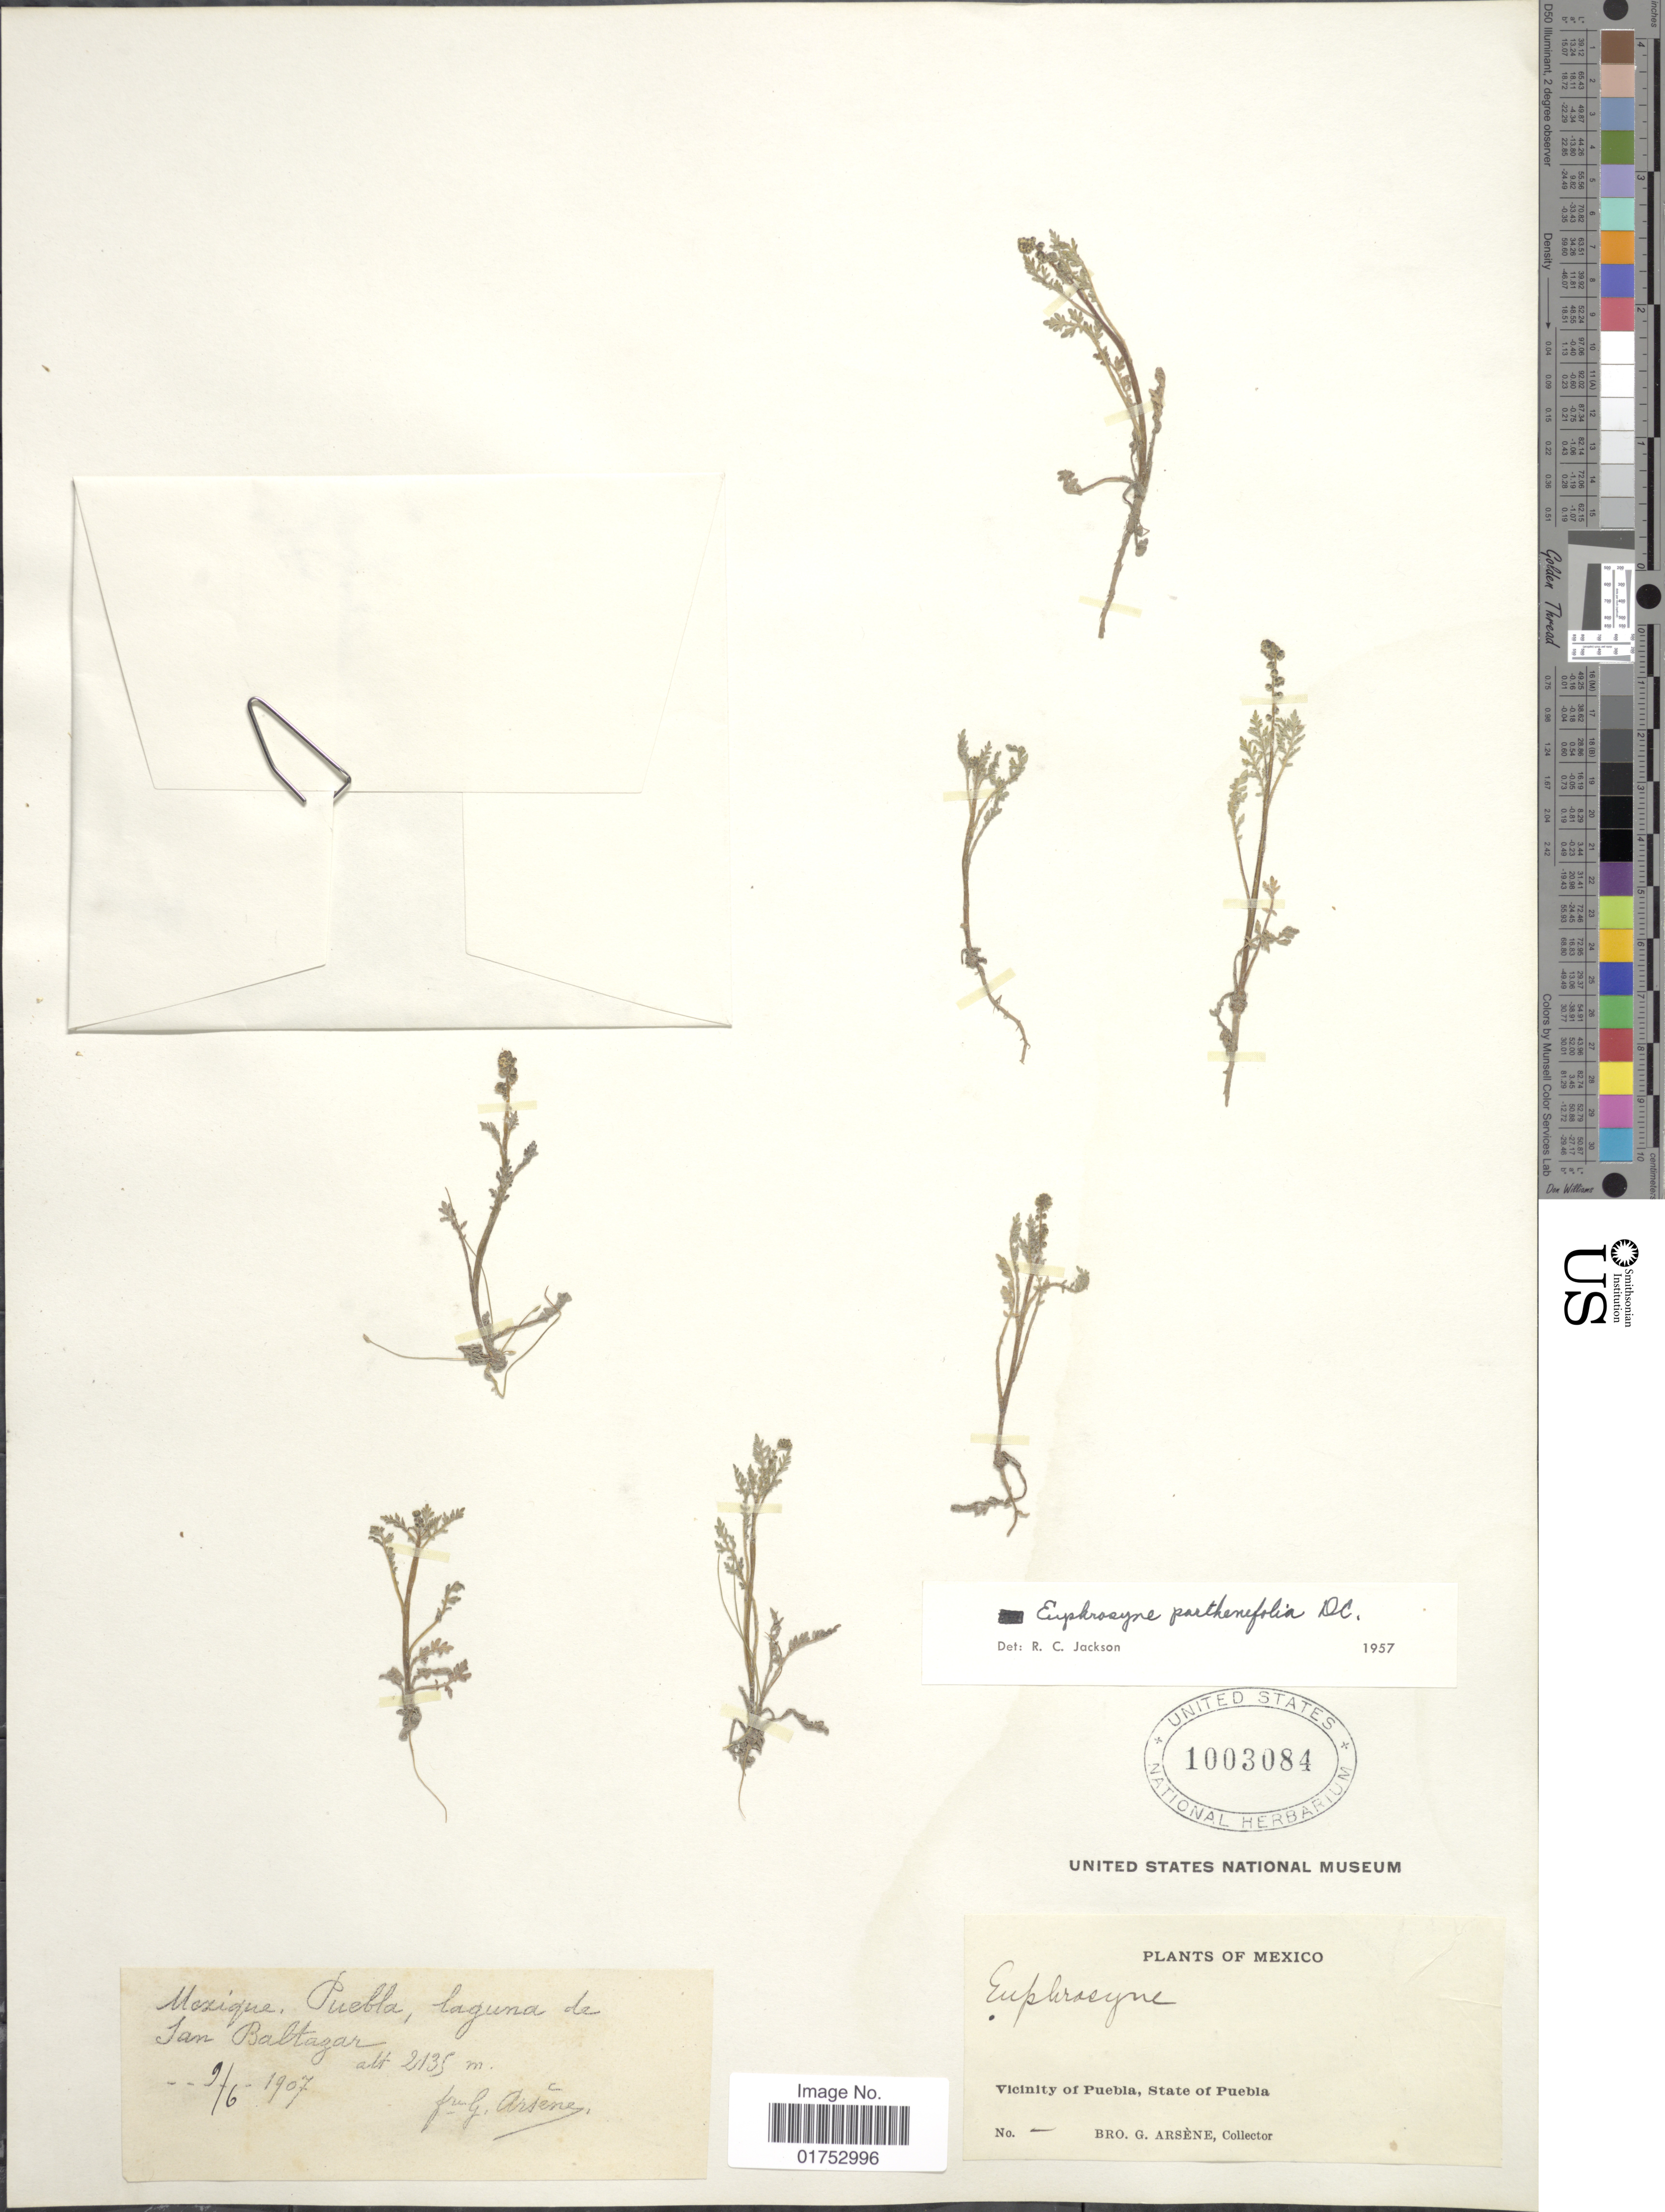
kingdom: Plantae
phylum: Tracheophyta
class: Magnoliopsida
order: Asterales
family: Asteraceae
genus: Euphrosyne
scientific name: Euphrosyne parthenifolia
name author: DC.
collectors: Bro. G. Arsène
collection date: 1907-06-09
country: Mexico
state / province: Puebla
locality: San Baltazar, Vicinity of Puebla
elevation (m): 2135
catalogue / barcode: US 1003084